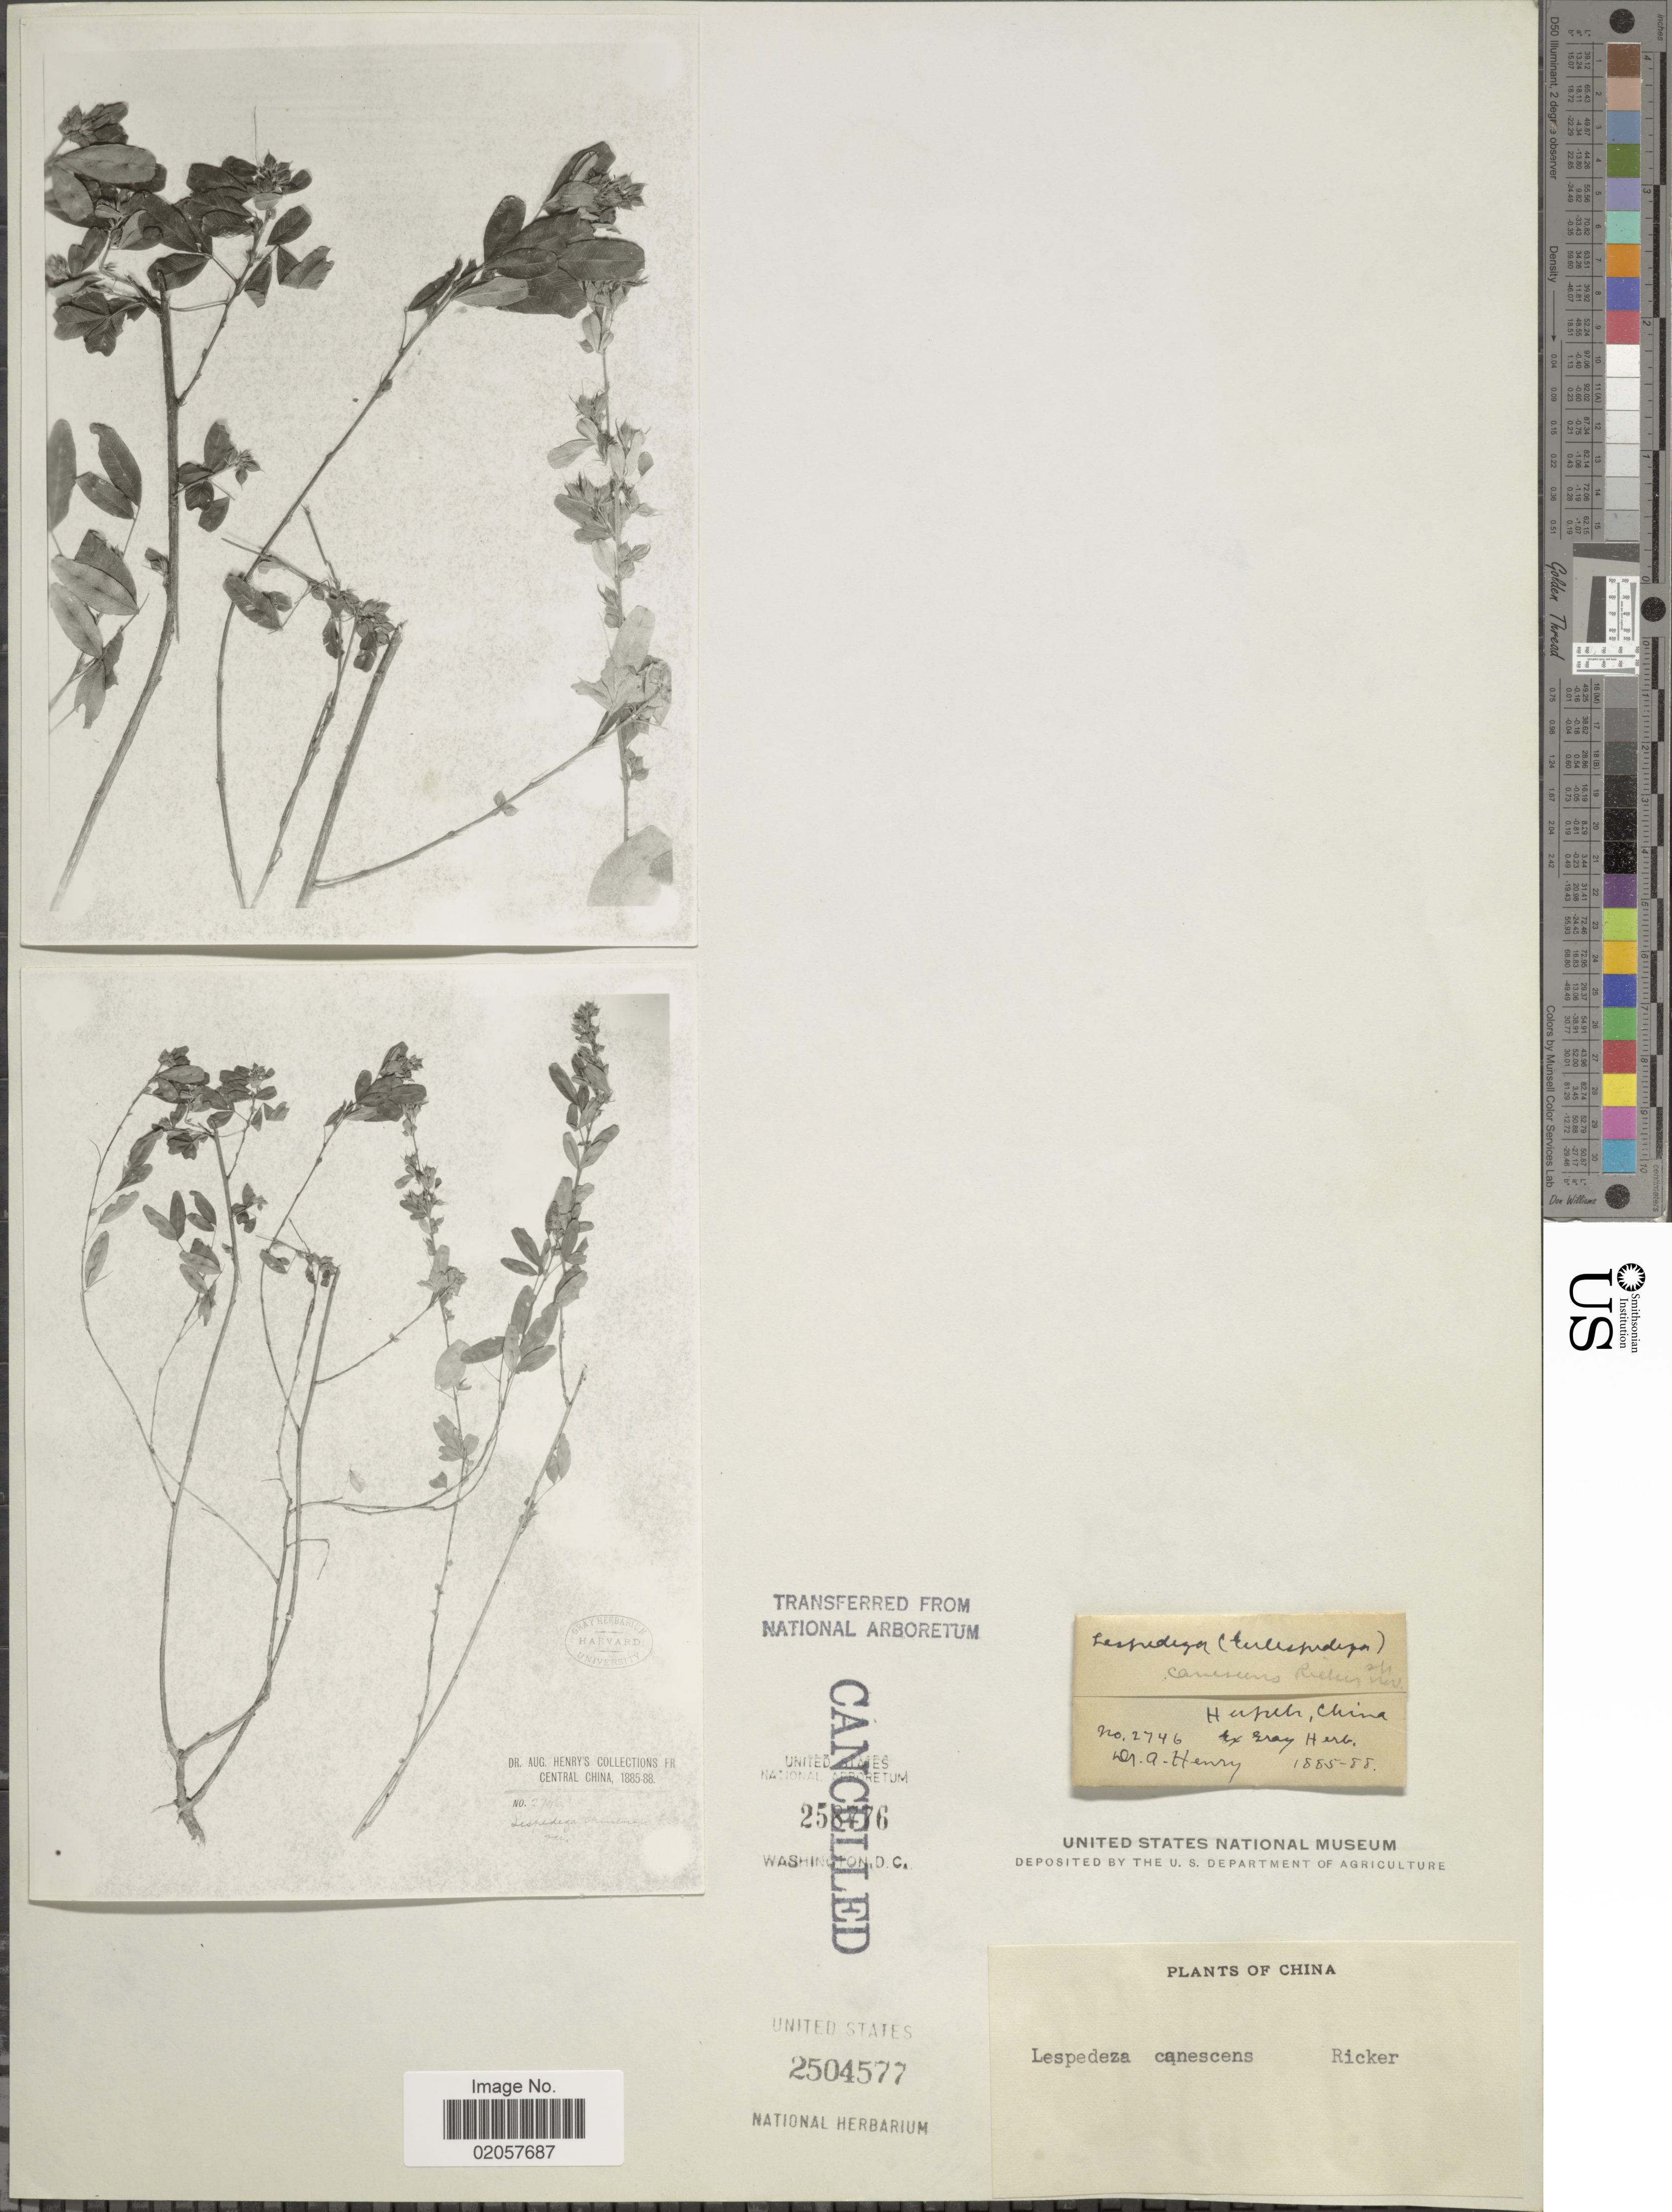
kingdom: Plantae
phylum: Tracheophyta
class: Magnoliopsida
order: Fabales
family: Fabaceae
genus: Lespedeza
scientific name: Lespedeza canescens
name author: Ricker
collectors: A. Henry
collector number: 2746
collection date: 1885/1888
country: China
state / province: Hubei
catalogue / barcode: US 2504577